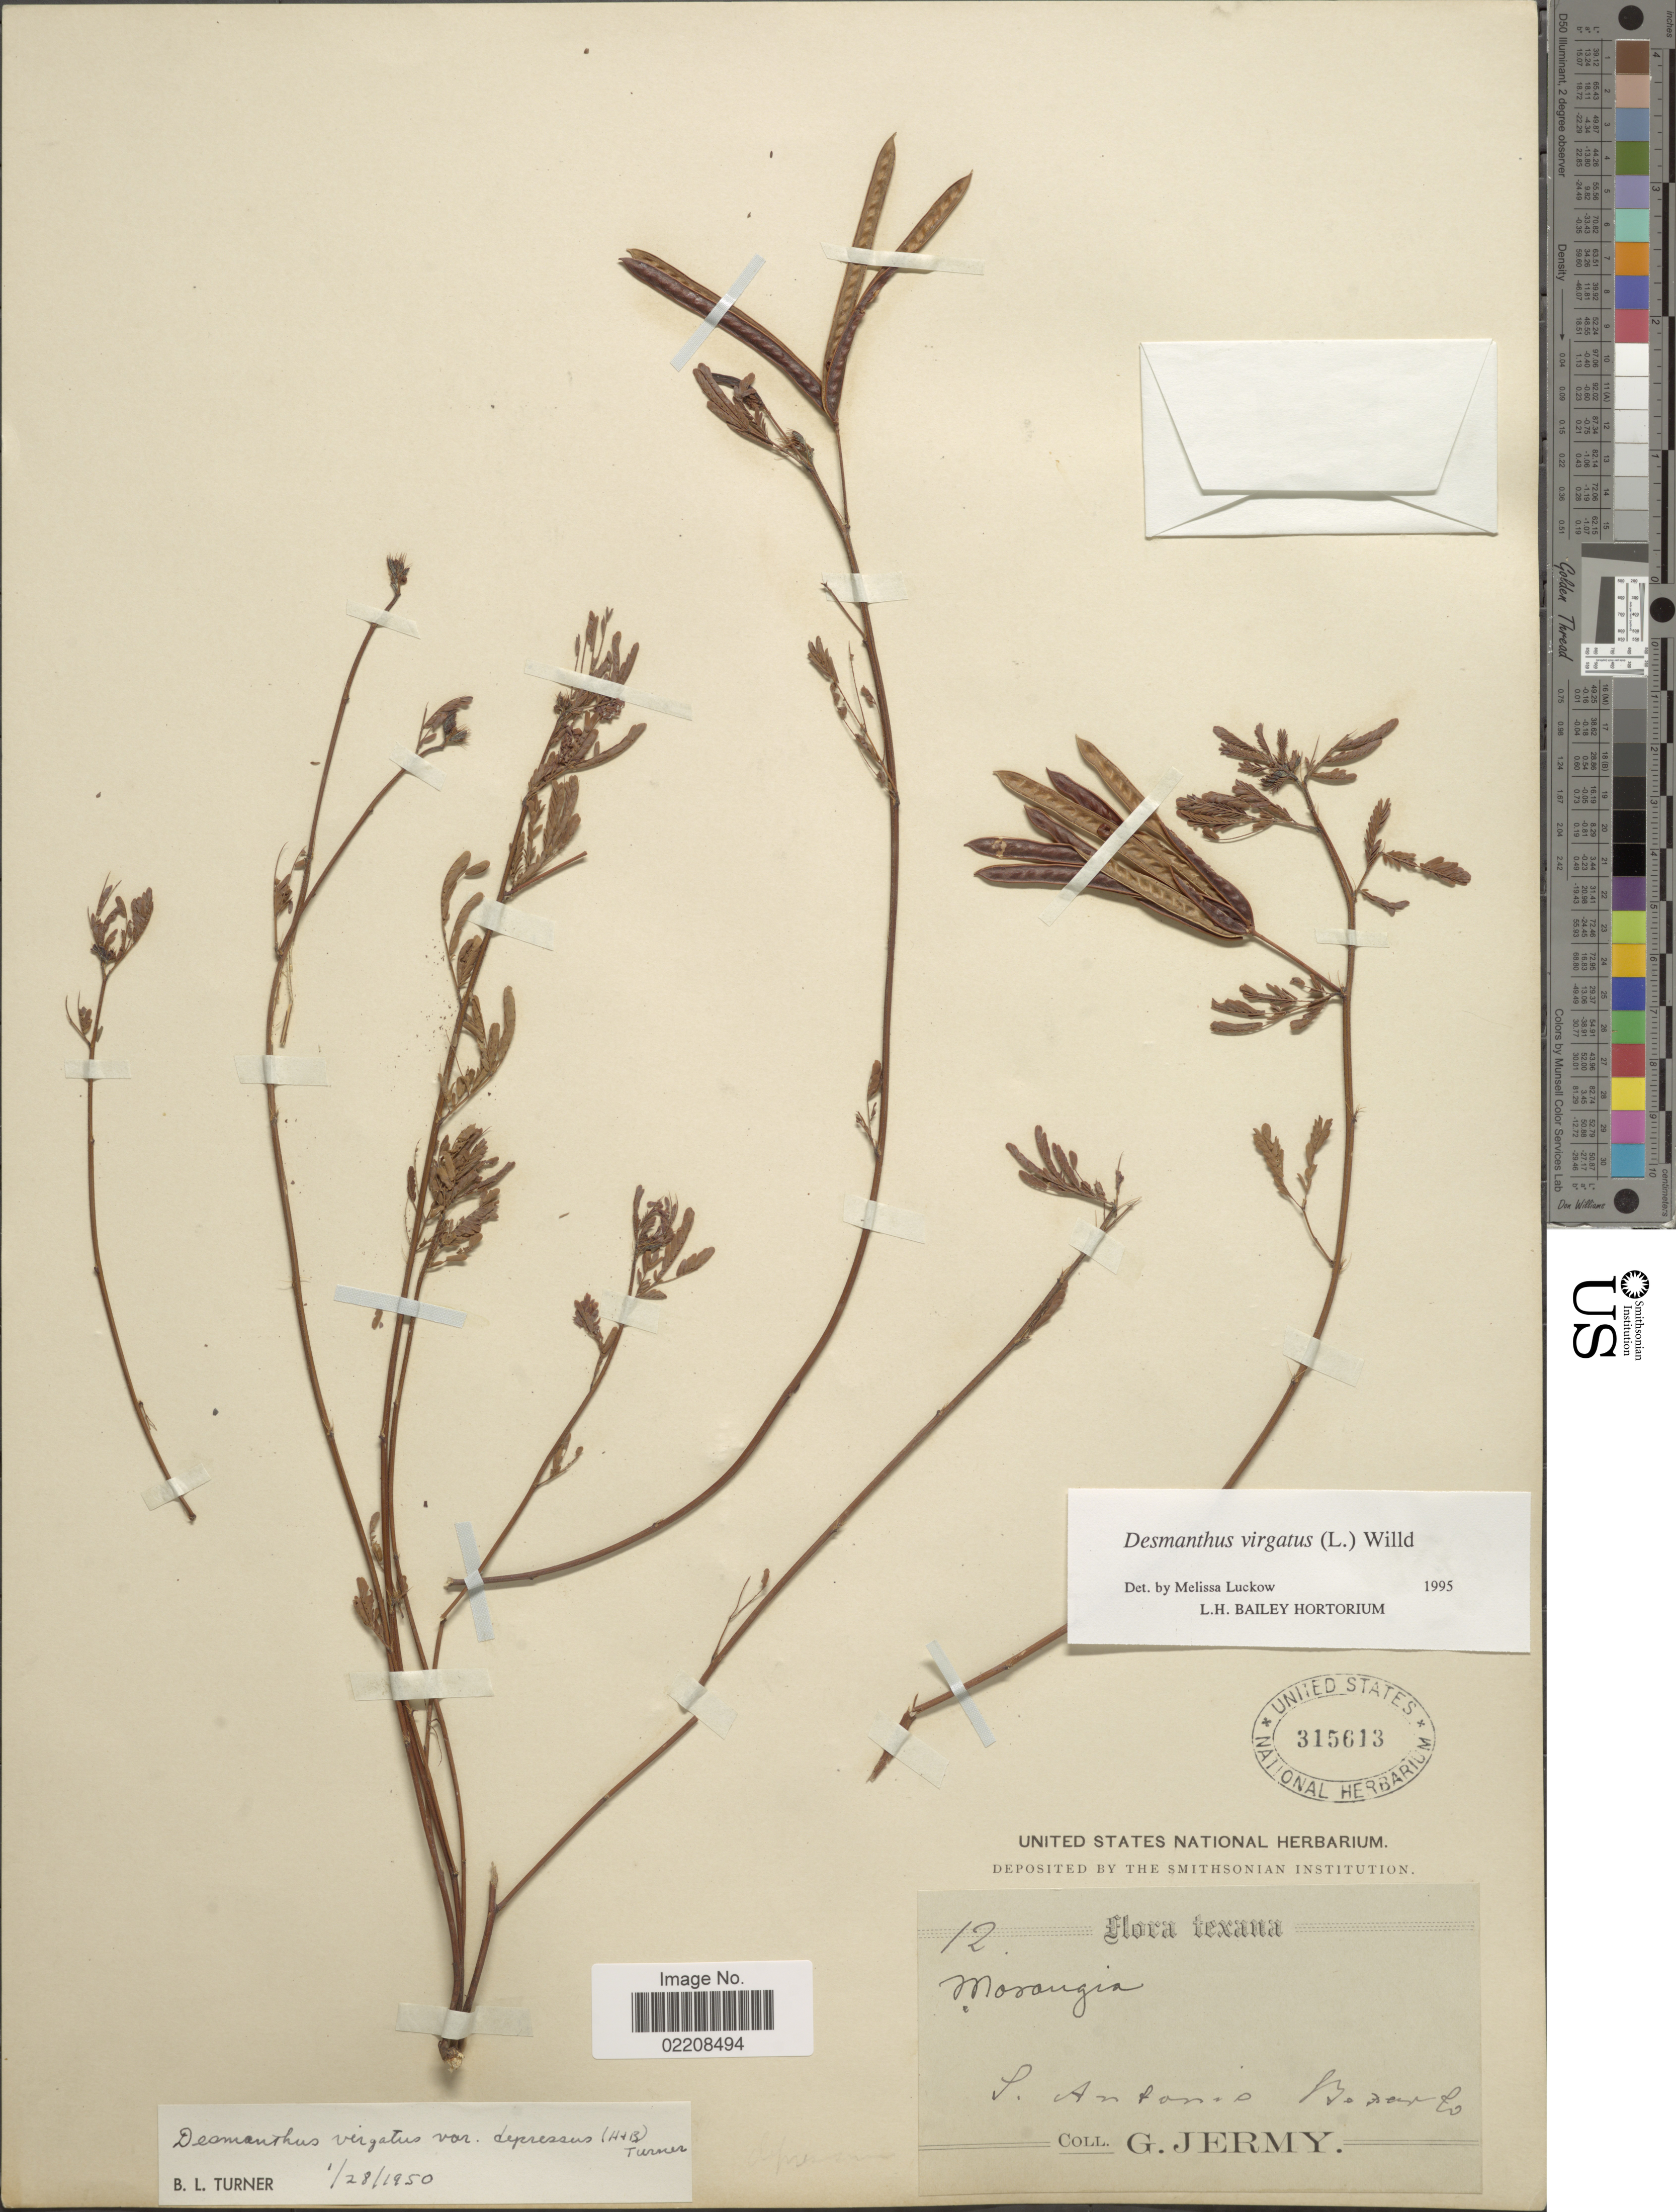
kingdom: Plantae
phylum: Tracheophyta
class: Magnoliopsida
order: Fabales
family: Fabaceae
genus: Desmanthus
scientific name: Desmanthus virgatus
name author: (L.) Willd.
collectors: G. Jermy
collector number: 12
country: United States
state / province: Texas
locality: Texana. S. Antonio, Bexar Co.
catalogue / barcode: US 315613